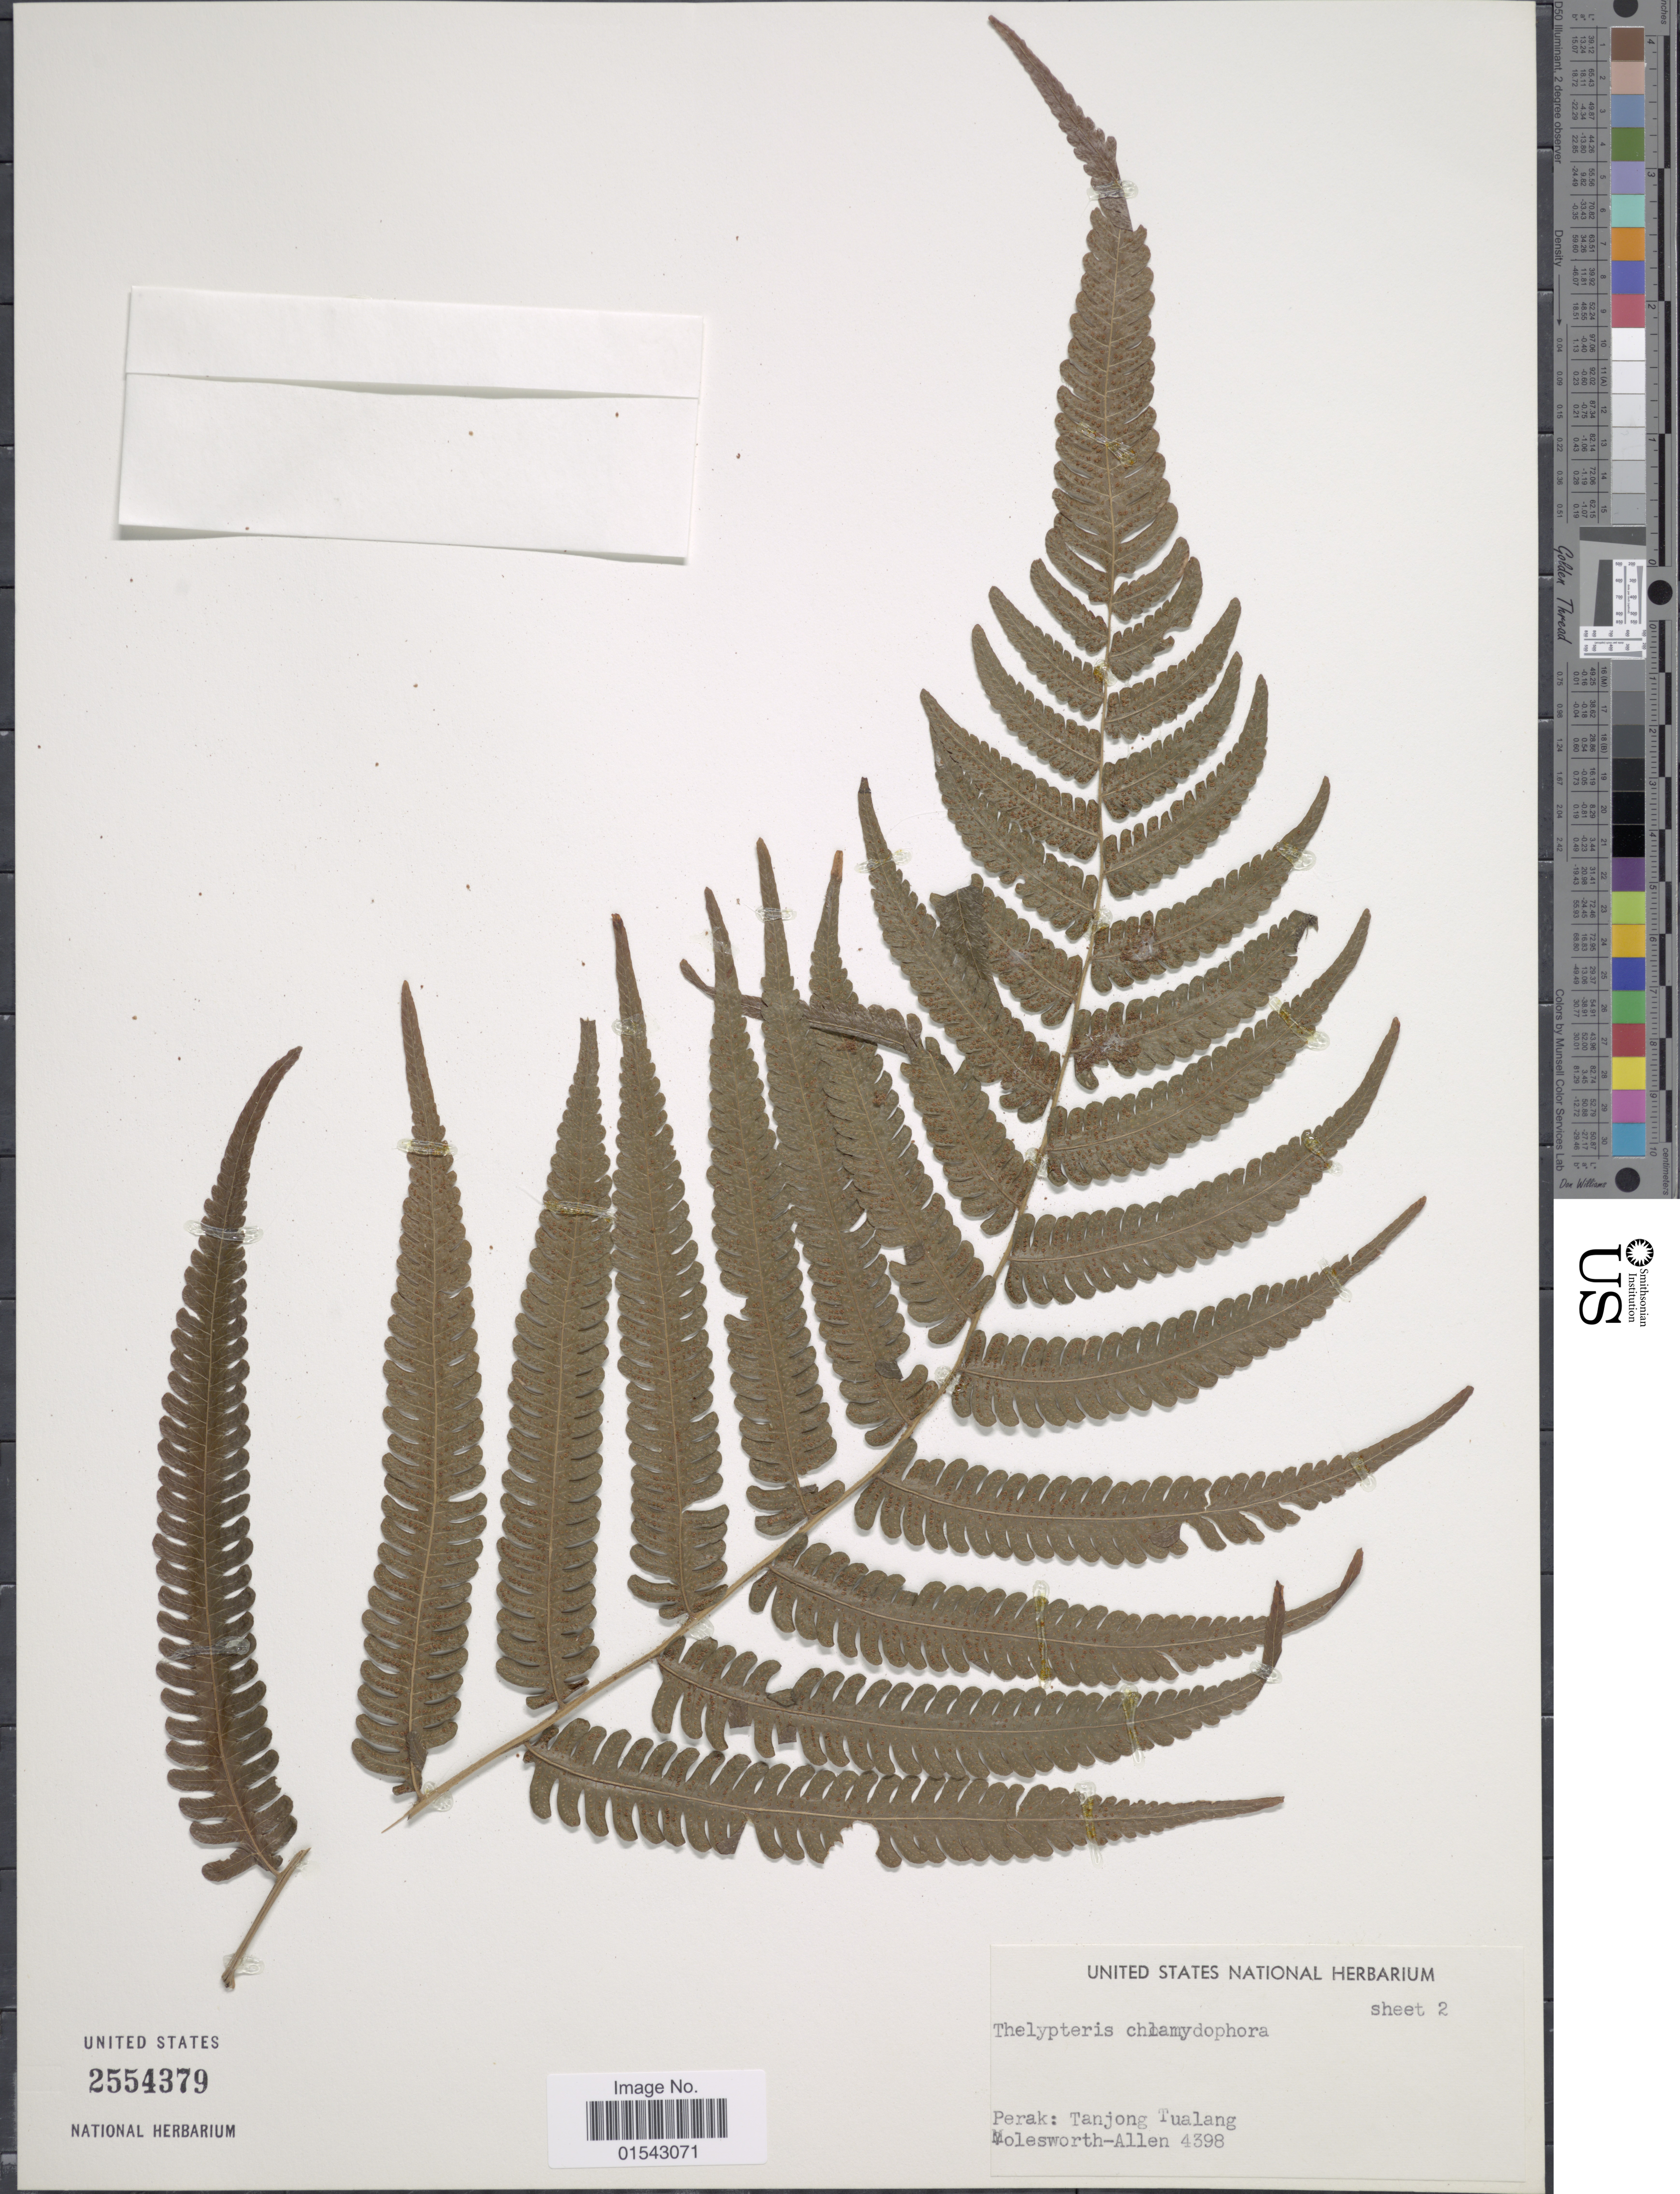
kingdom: Plantae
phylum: Tracheophyta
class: Polypodiopsida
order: Polypodiales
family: Thelypteridaceae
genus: Mesophlebion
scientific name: Mesophlebion chlamydophorum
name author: (Rosenst.) Holttum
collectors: B. E. G. Molesworth-Allen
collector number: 4398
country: Malaysia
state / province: Perak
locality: Perak: Tanjong Tualang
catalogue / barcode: US 2554379